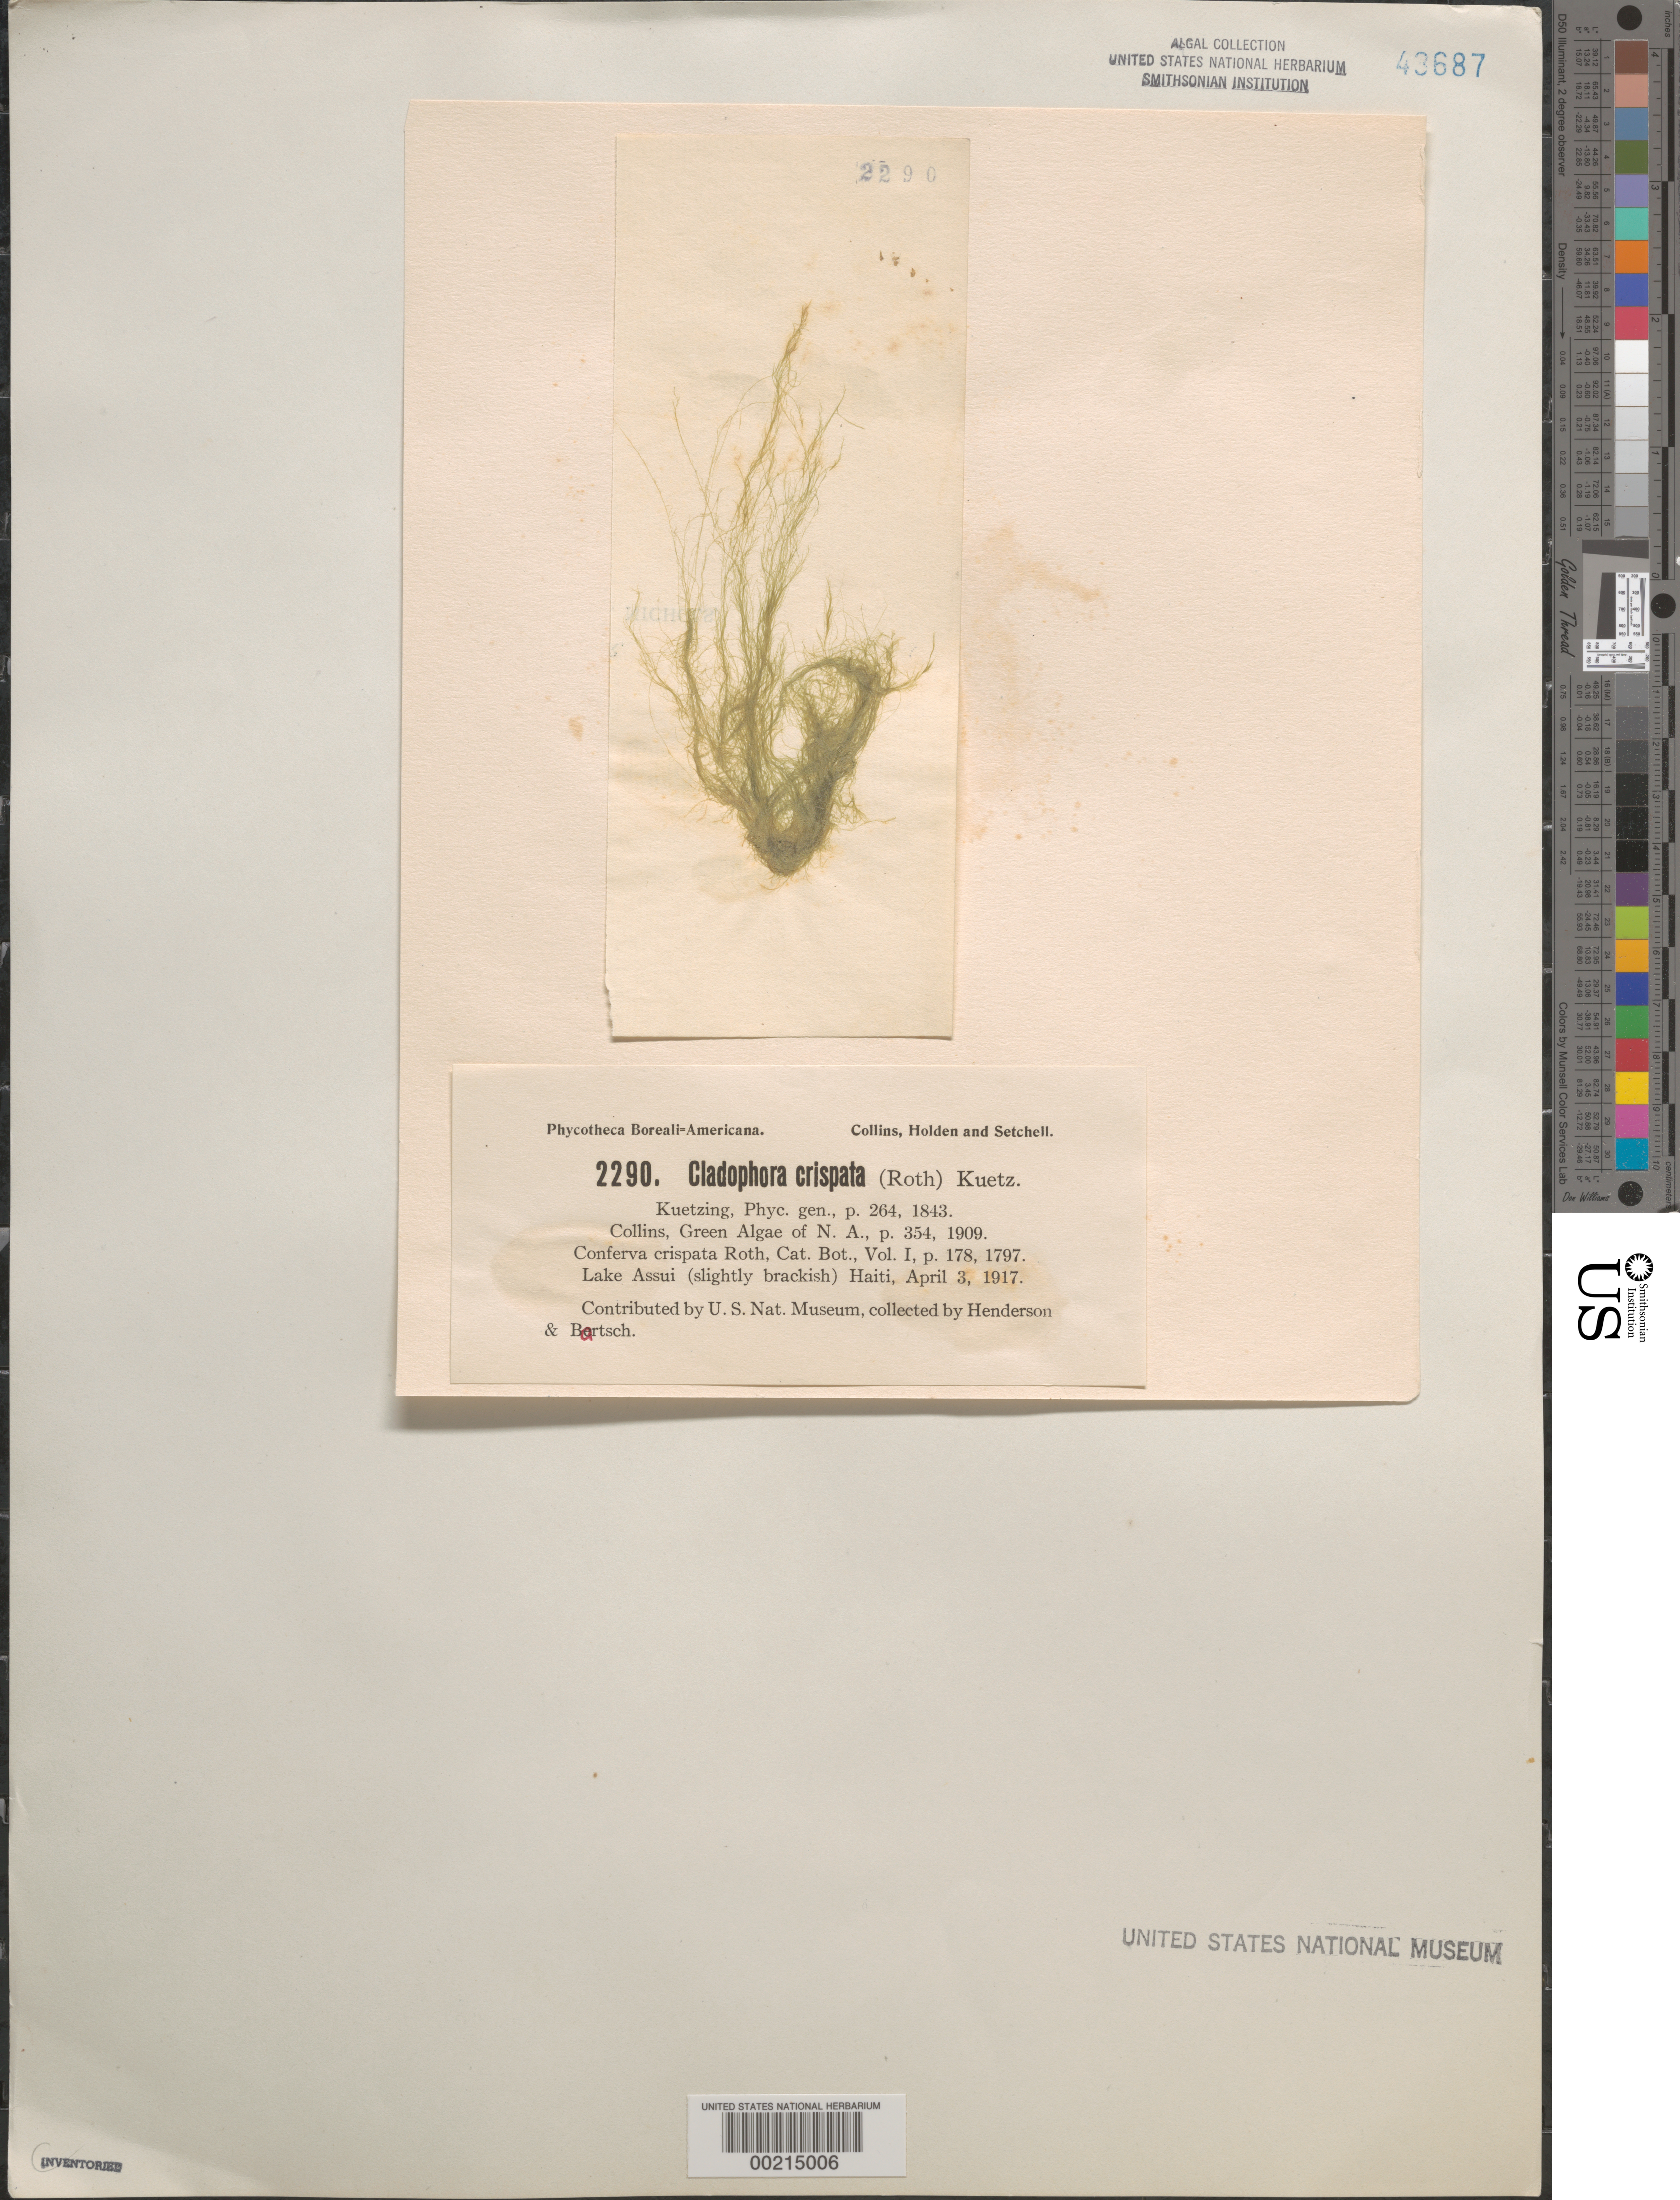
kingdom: Plantae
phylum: Chlorophyta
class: Ulvophyceae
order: Cladophorales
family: Cladophoraceae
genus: Cladophora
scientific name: Cladophora glomerata var. crassior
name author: (C. Agardh) C. Hoek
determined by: Algae name updating Project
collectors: J. Henderson & P. Bartsch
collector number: PB-A 2290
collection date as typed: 03 Apr 1917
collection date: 1917-04-03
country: Haiti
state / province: Ouest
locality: Etang Saumatre (Lake Assui)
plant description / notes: Collins, Holden & Setchell, Phycotheca Boreali-Americana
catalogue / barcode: US 43687